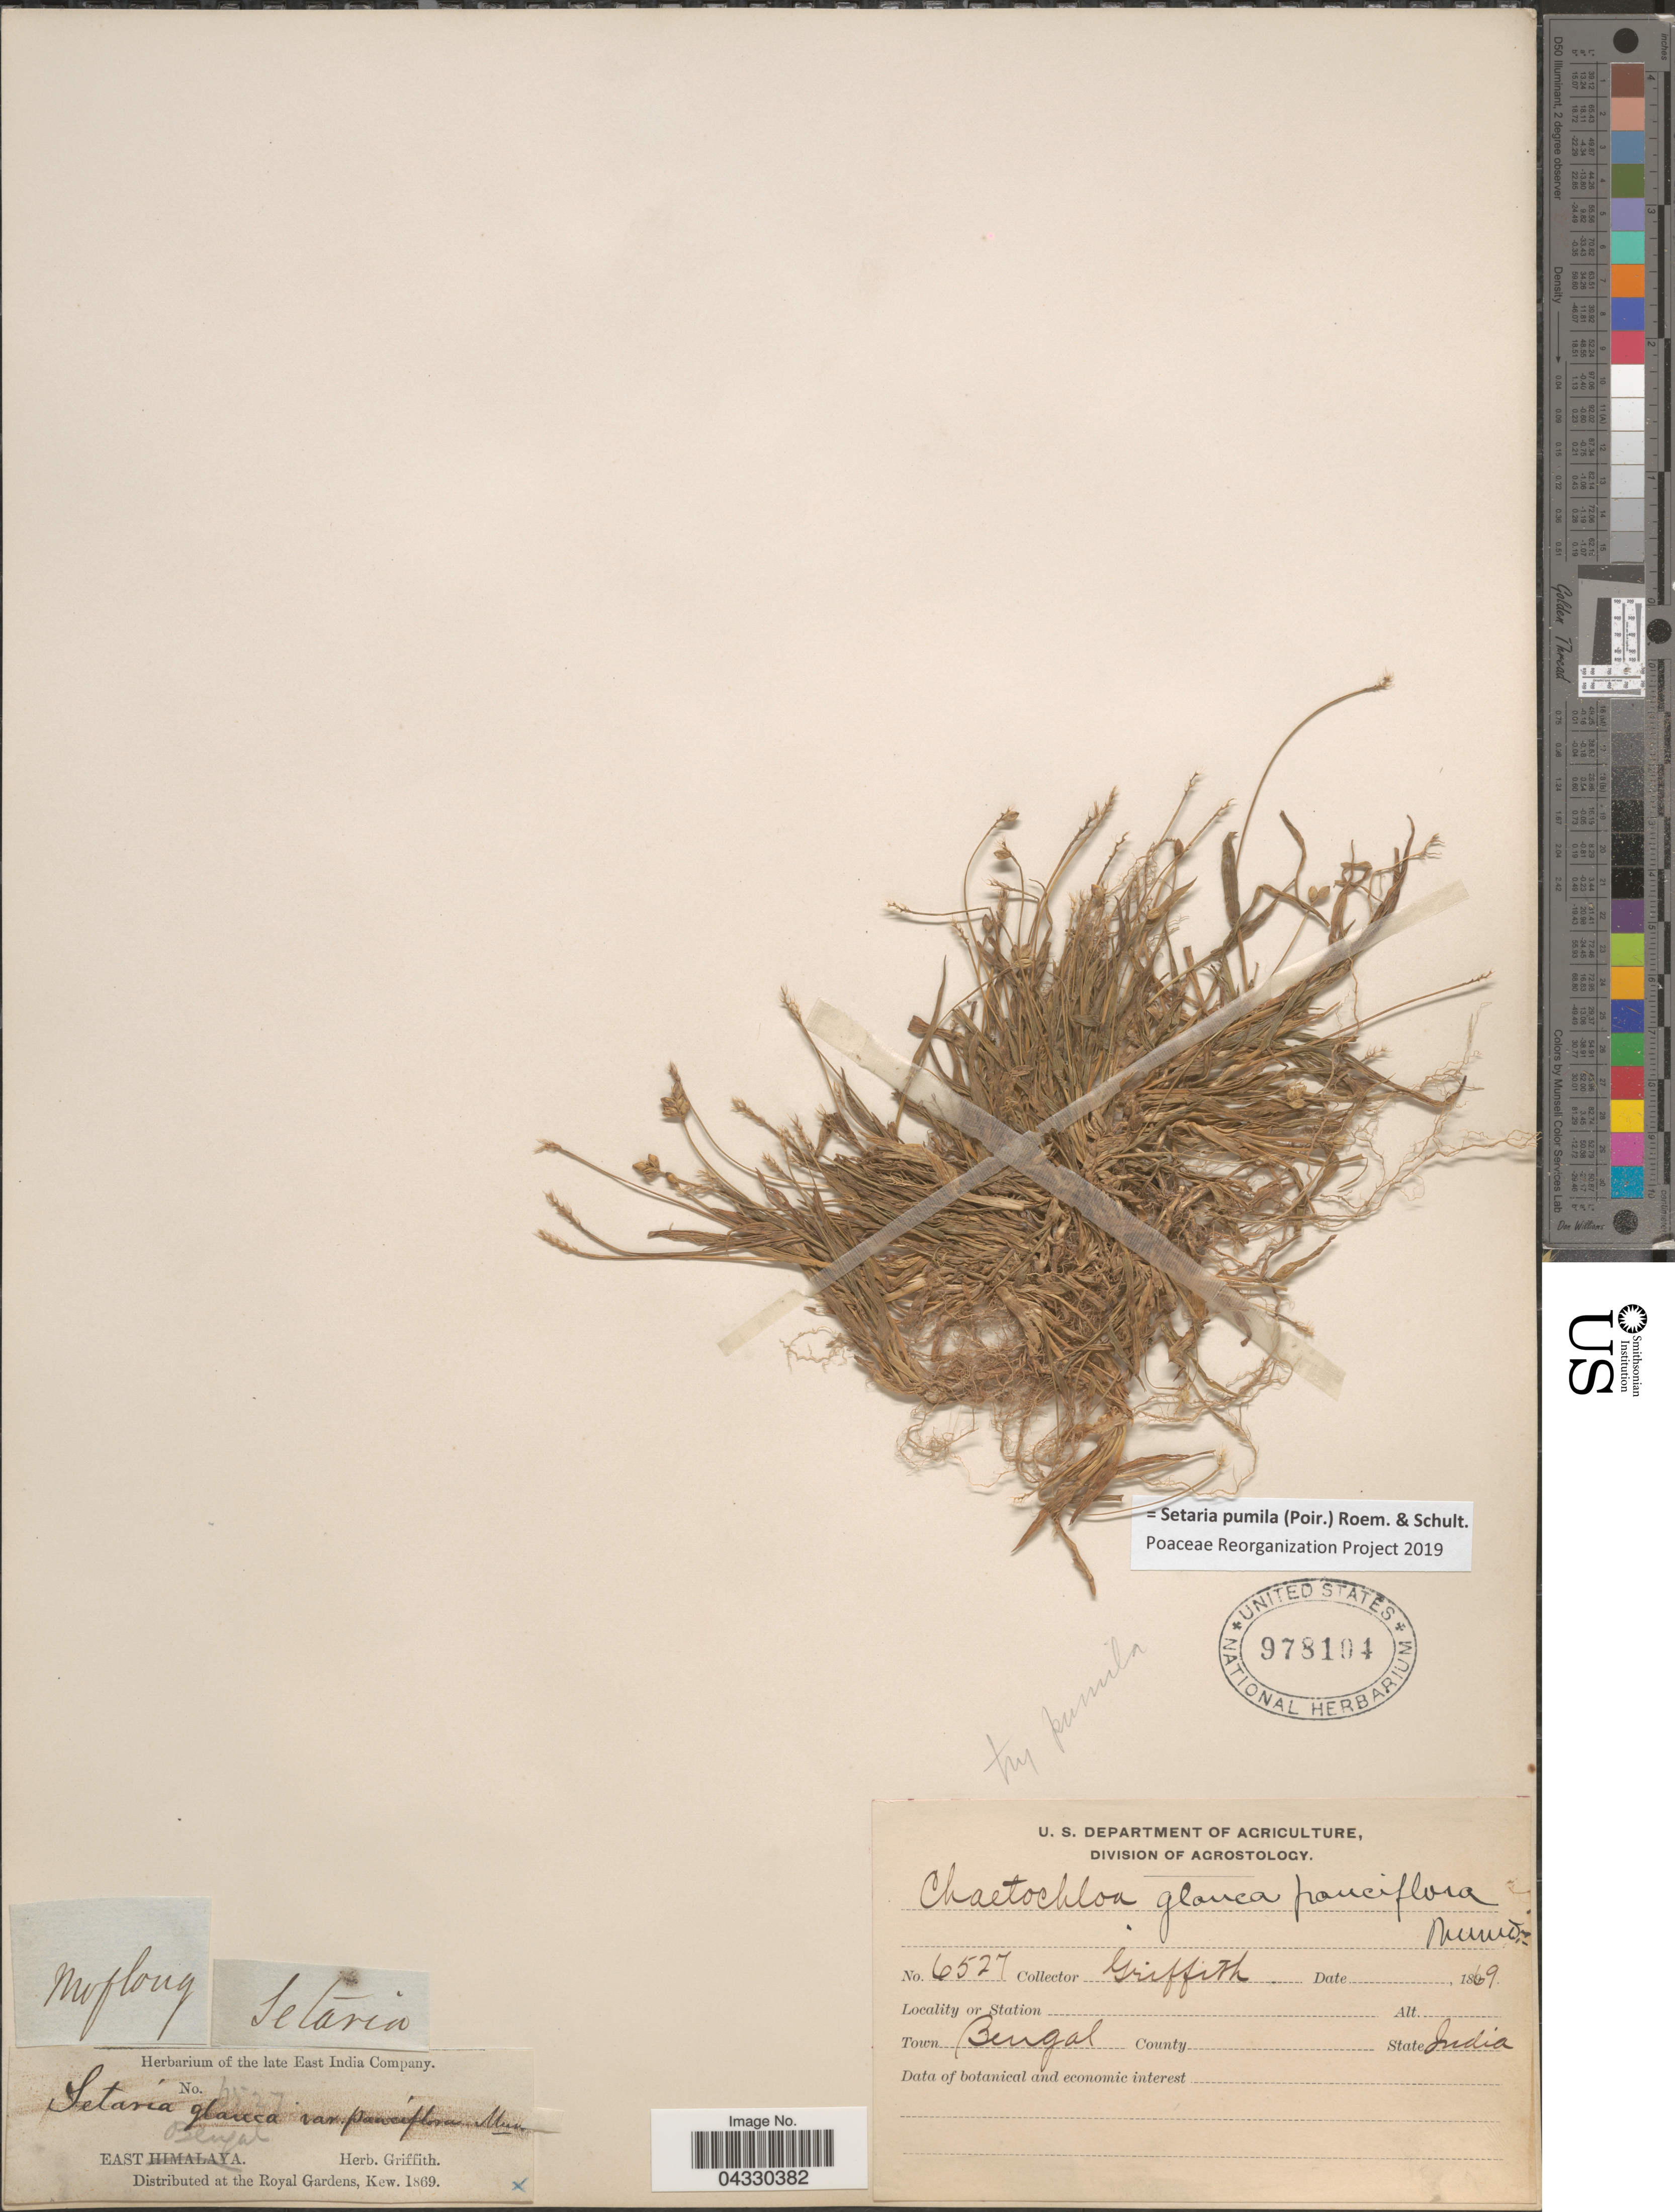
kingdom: Plantae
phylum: Tracheophyta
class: Liliopsida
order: Poales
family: Poaceae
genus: Setaria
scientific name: Setaria pumila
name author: (Poir.) Roem. & Schult.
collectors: -. Griffith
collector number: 6527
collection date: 1869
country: India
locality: Town Bengal.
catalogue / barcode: US 978104